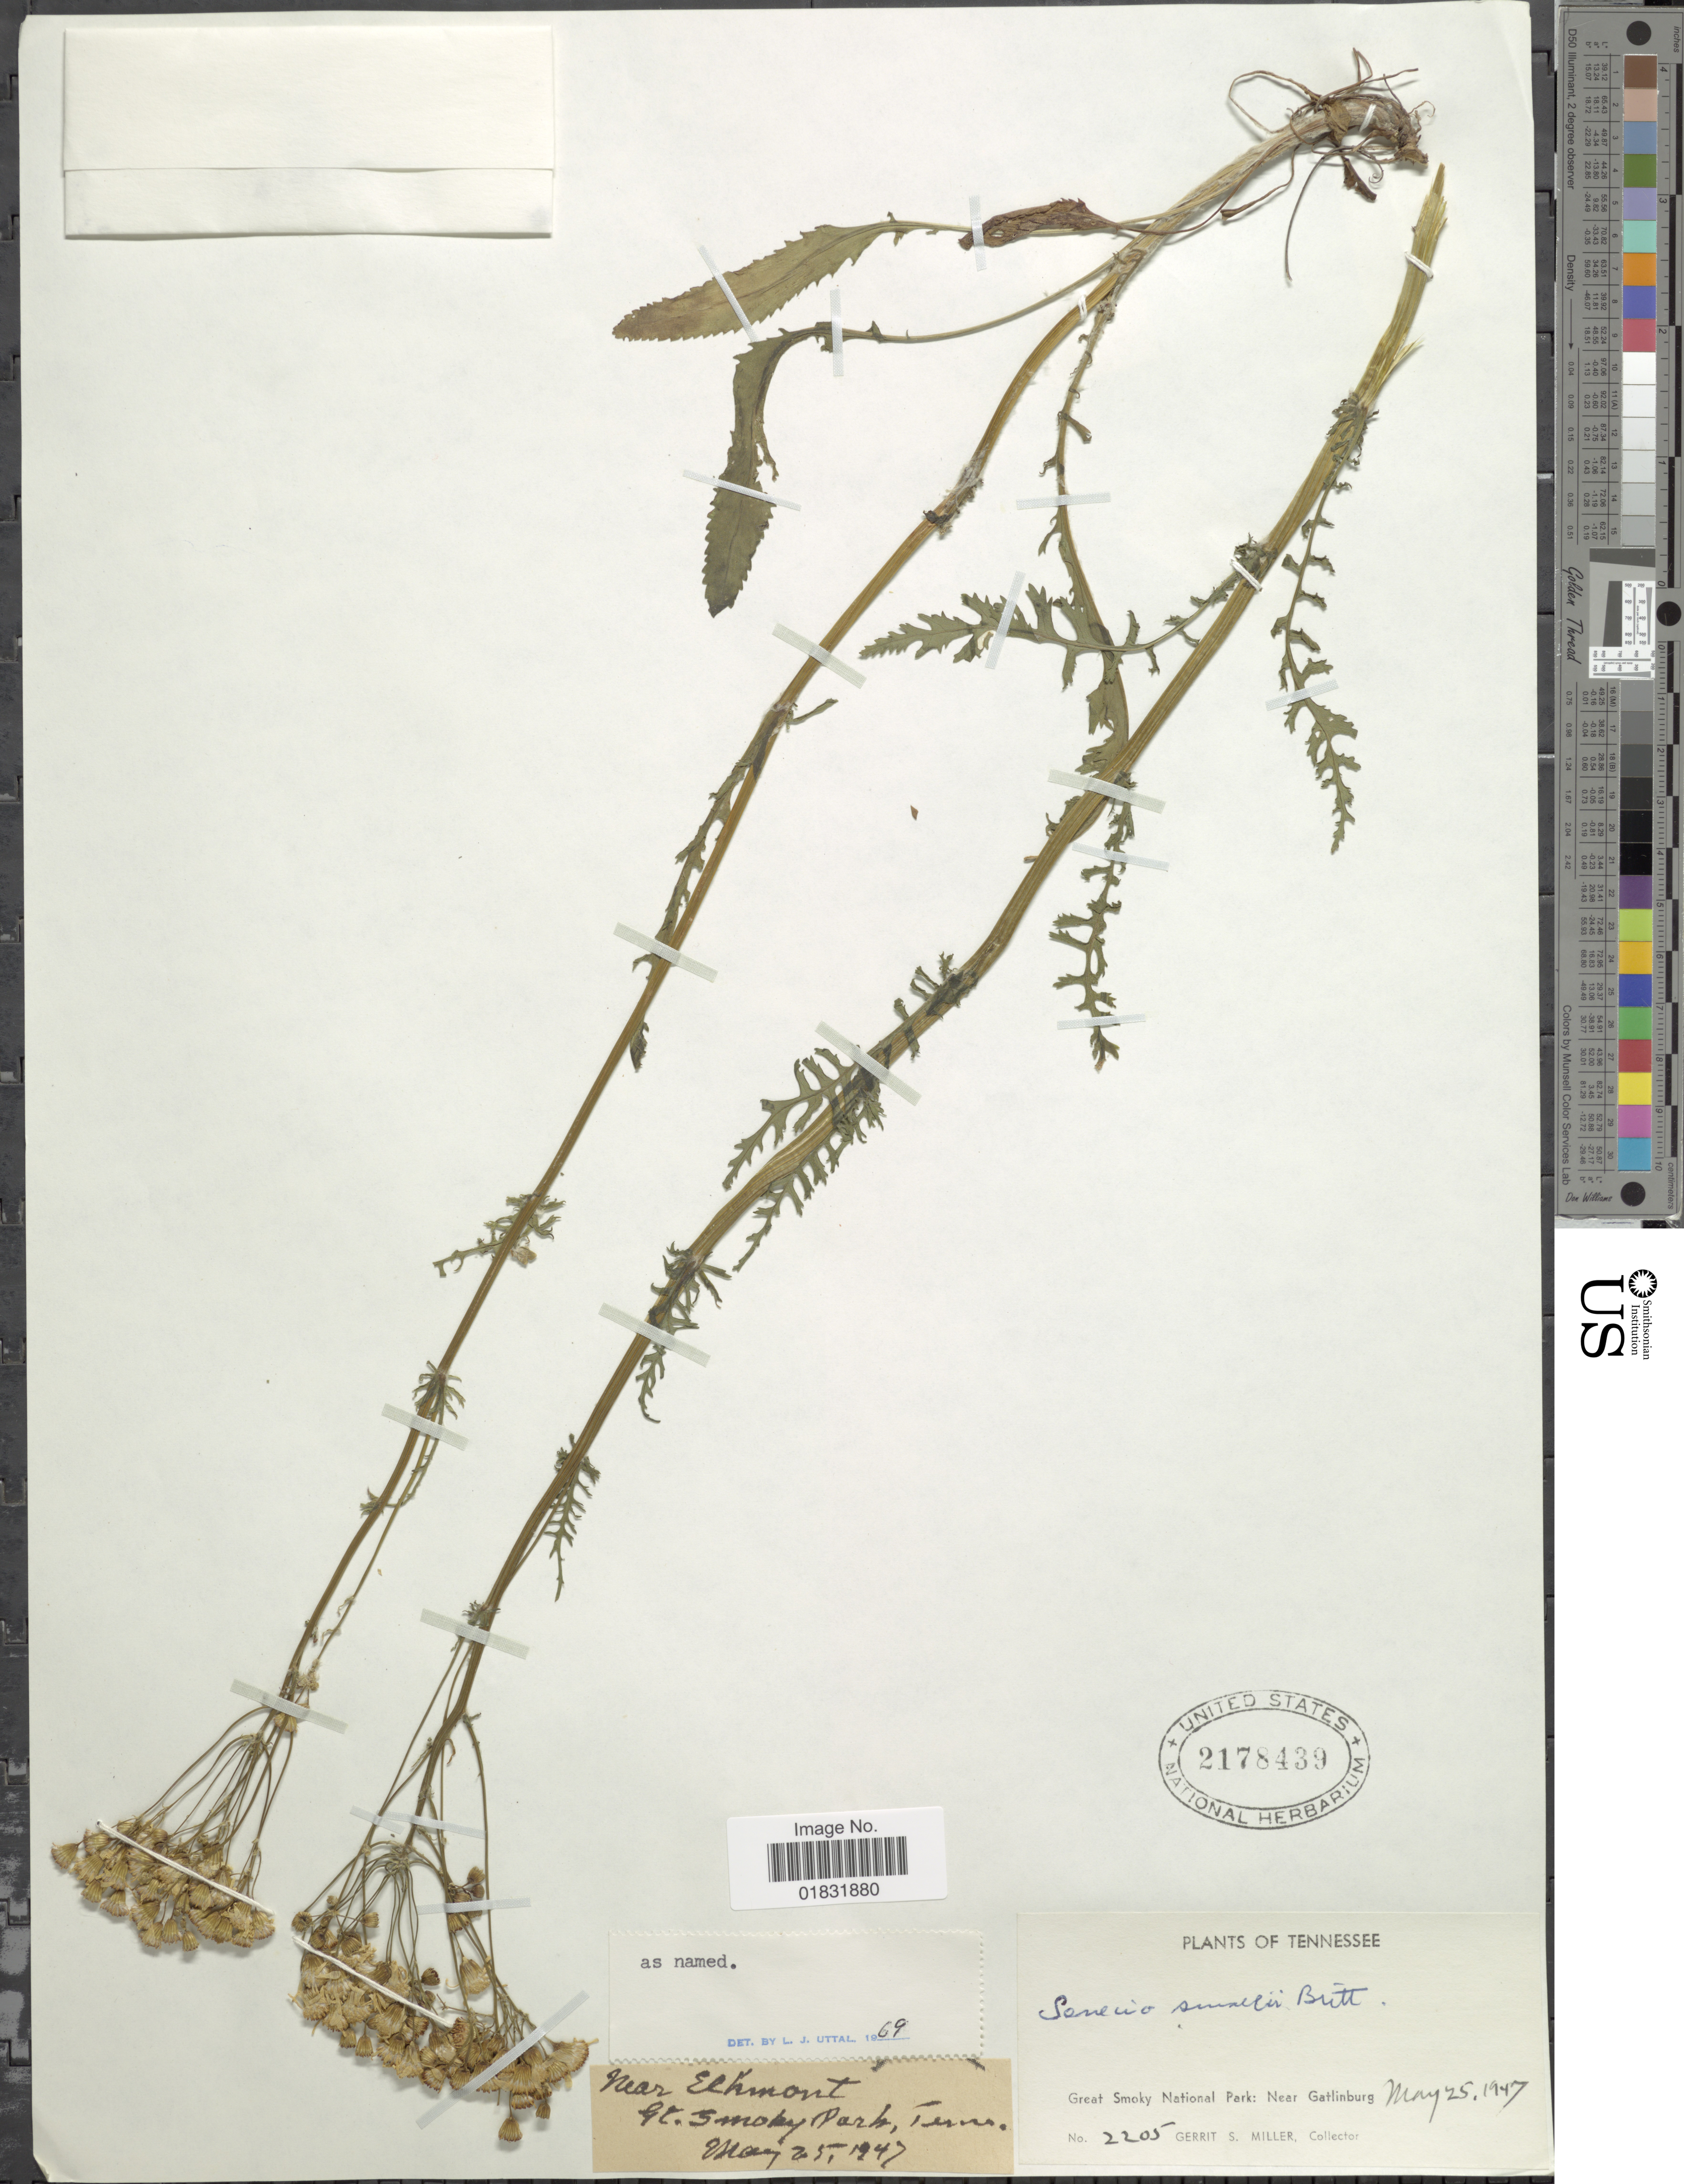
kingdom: Plantae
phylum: Tracheophyta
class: Magnoliopsida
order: Asterales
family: Asteraceae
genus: Packera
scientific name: Packera smallii Britton comb ined.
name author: Britton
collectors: G. S. Miller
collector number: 2205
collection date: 1947-05-25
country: United States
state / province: Tennessee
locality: Great Smoky National Park: Near Gatlinburg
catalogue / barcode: US 2178439